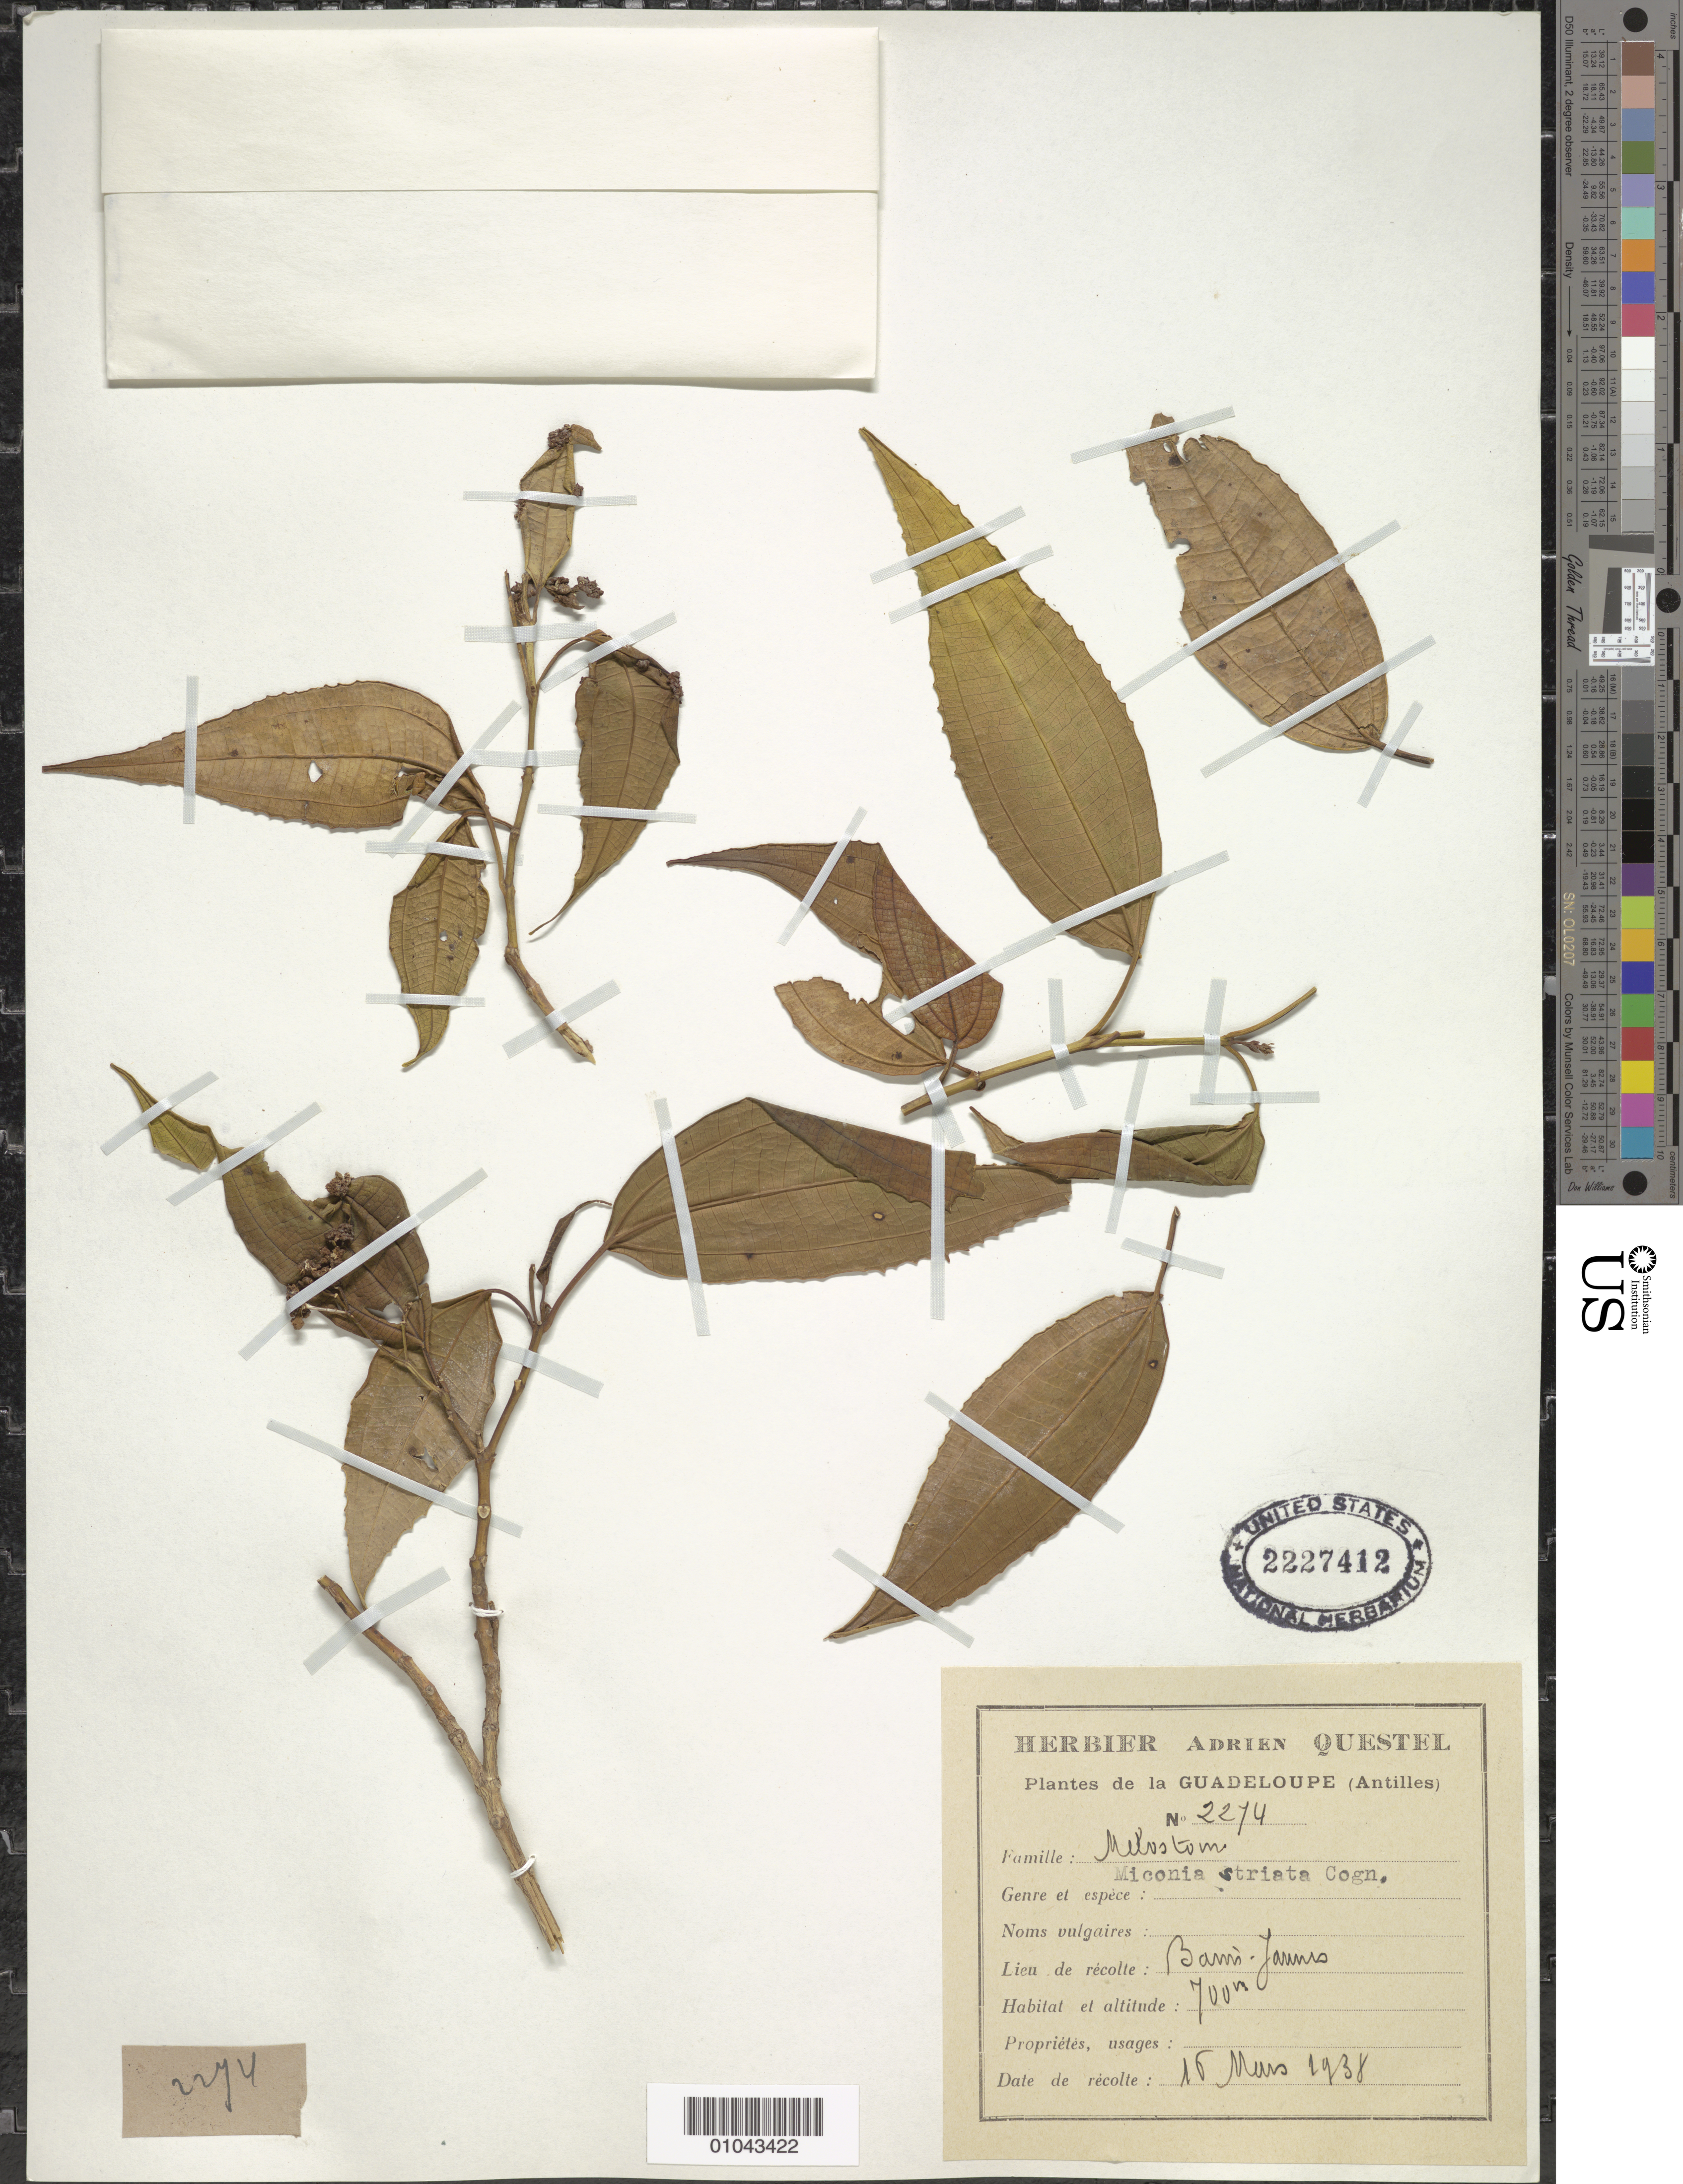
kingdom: Plantae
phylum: Tracheophyta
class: Magnoliopsida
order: Myrtales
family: Melastomataceae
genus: Miconia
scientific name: Miconia striata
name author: (Vahl) Cogn.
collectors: A. Questel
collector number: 2274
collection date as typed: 16 May 1938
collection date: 1938-05-16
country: Guadeloupe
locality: Bais Jaunes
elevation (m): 700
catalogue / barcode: US 2227412